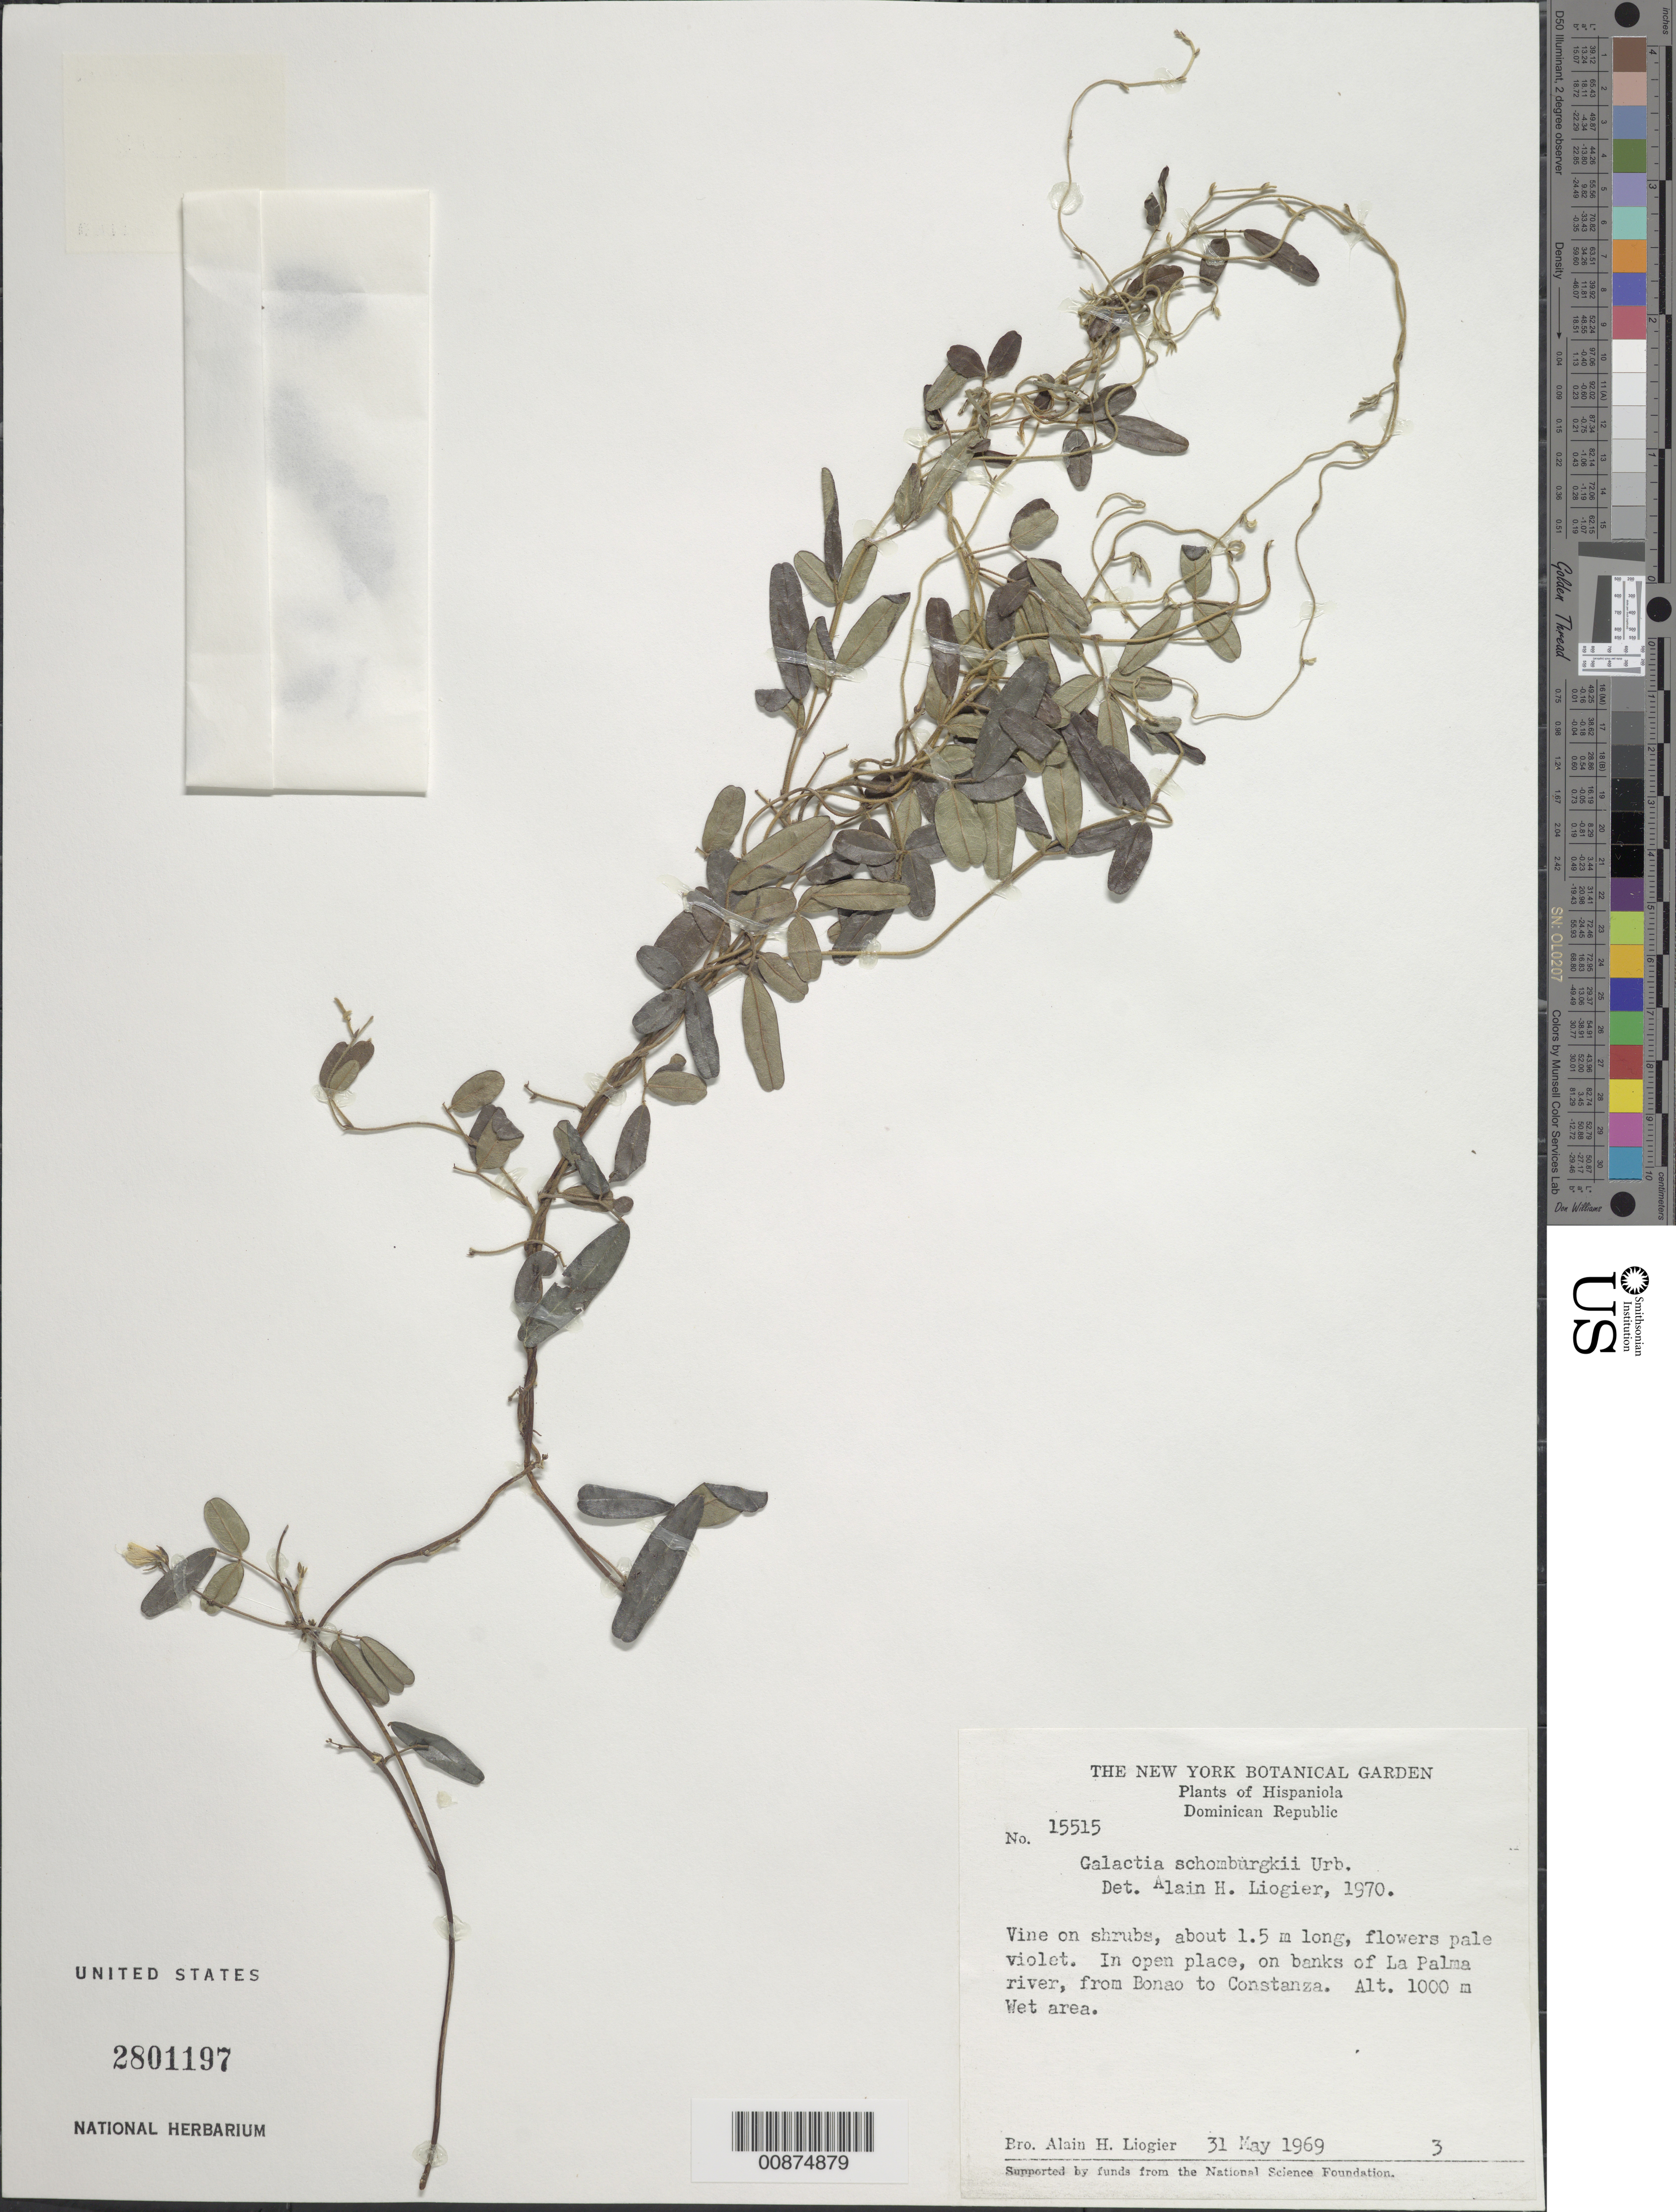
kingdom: Plantae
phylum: Tracheophyta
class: Magnoliopsida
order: Fabales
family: Fabaceae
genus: Galactia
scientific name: Galactia schomburgkii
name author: Urb.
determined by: Liogier, Alain H.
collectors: A. H. Liogier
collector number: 15515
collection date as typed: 31 May 1969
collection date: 1969-05-31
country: Dominican Republic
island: Hispaniola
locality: On banks of La Palma river, from Bonao to Constanza.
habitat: Vine on shrubs. In open place, on banks of river. Wet area.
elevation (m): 1000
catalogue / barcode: US 2801197